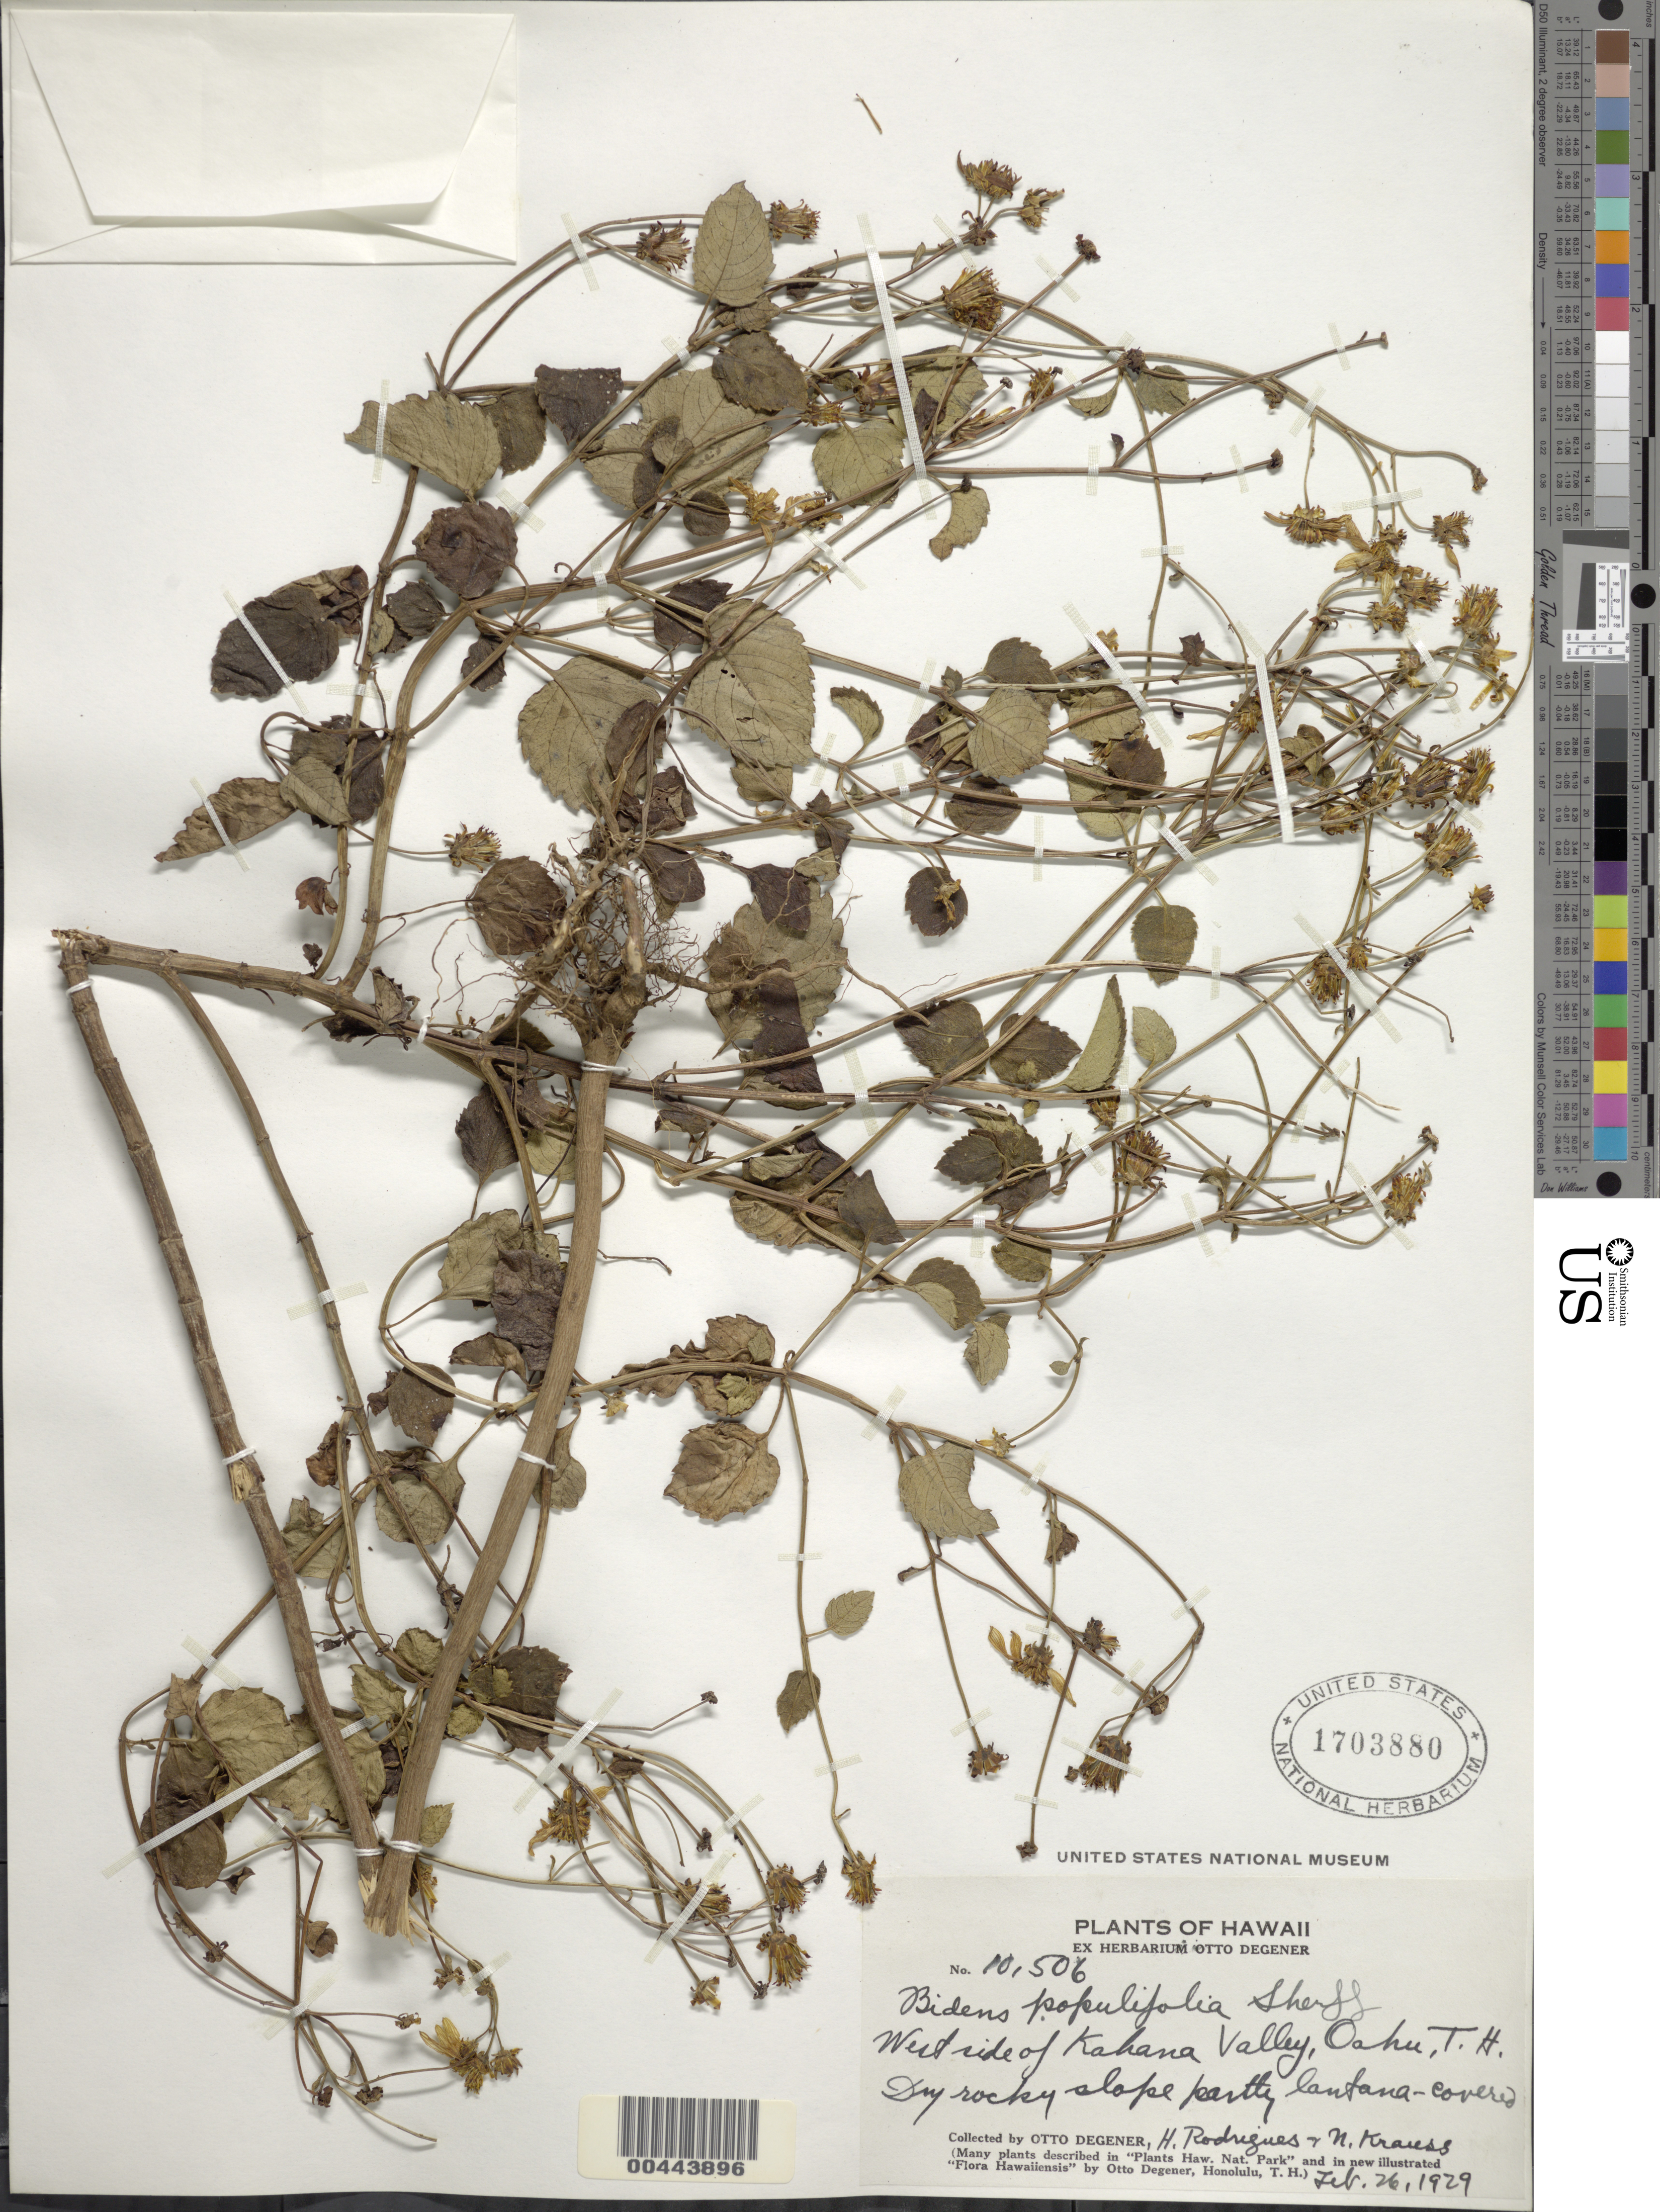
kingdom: Plantae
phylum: Tracheophyta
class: Magnoliopsida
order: Asterales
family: Asteraceae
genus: Bidens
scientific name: Bidens populifolia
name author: Sherff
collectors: O. Degener, H. Rodrigues & N. Krauss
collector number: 10506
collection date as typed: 26 Feb 1929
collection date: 1929-02-26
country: United States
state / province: Hawaii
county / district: Honolulu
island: Oahu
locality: W side of Kahana Valley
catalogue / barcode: US 1703880